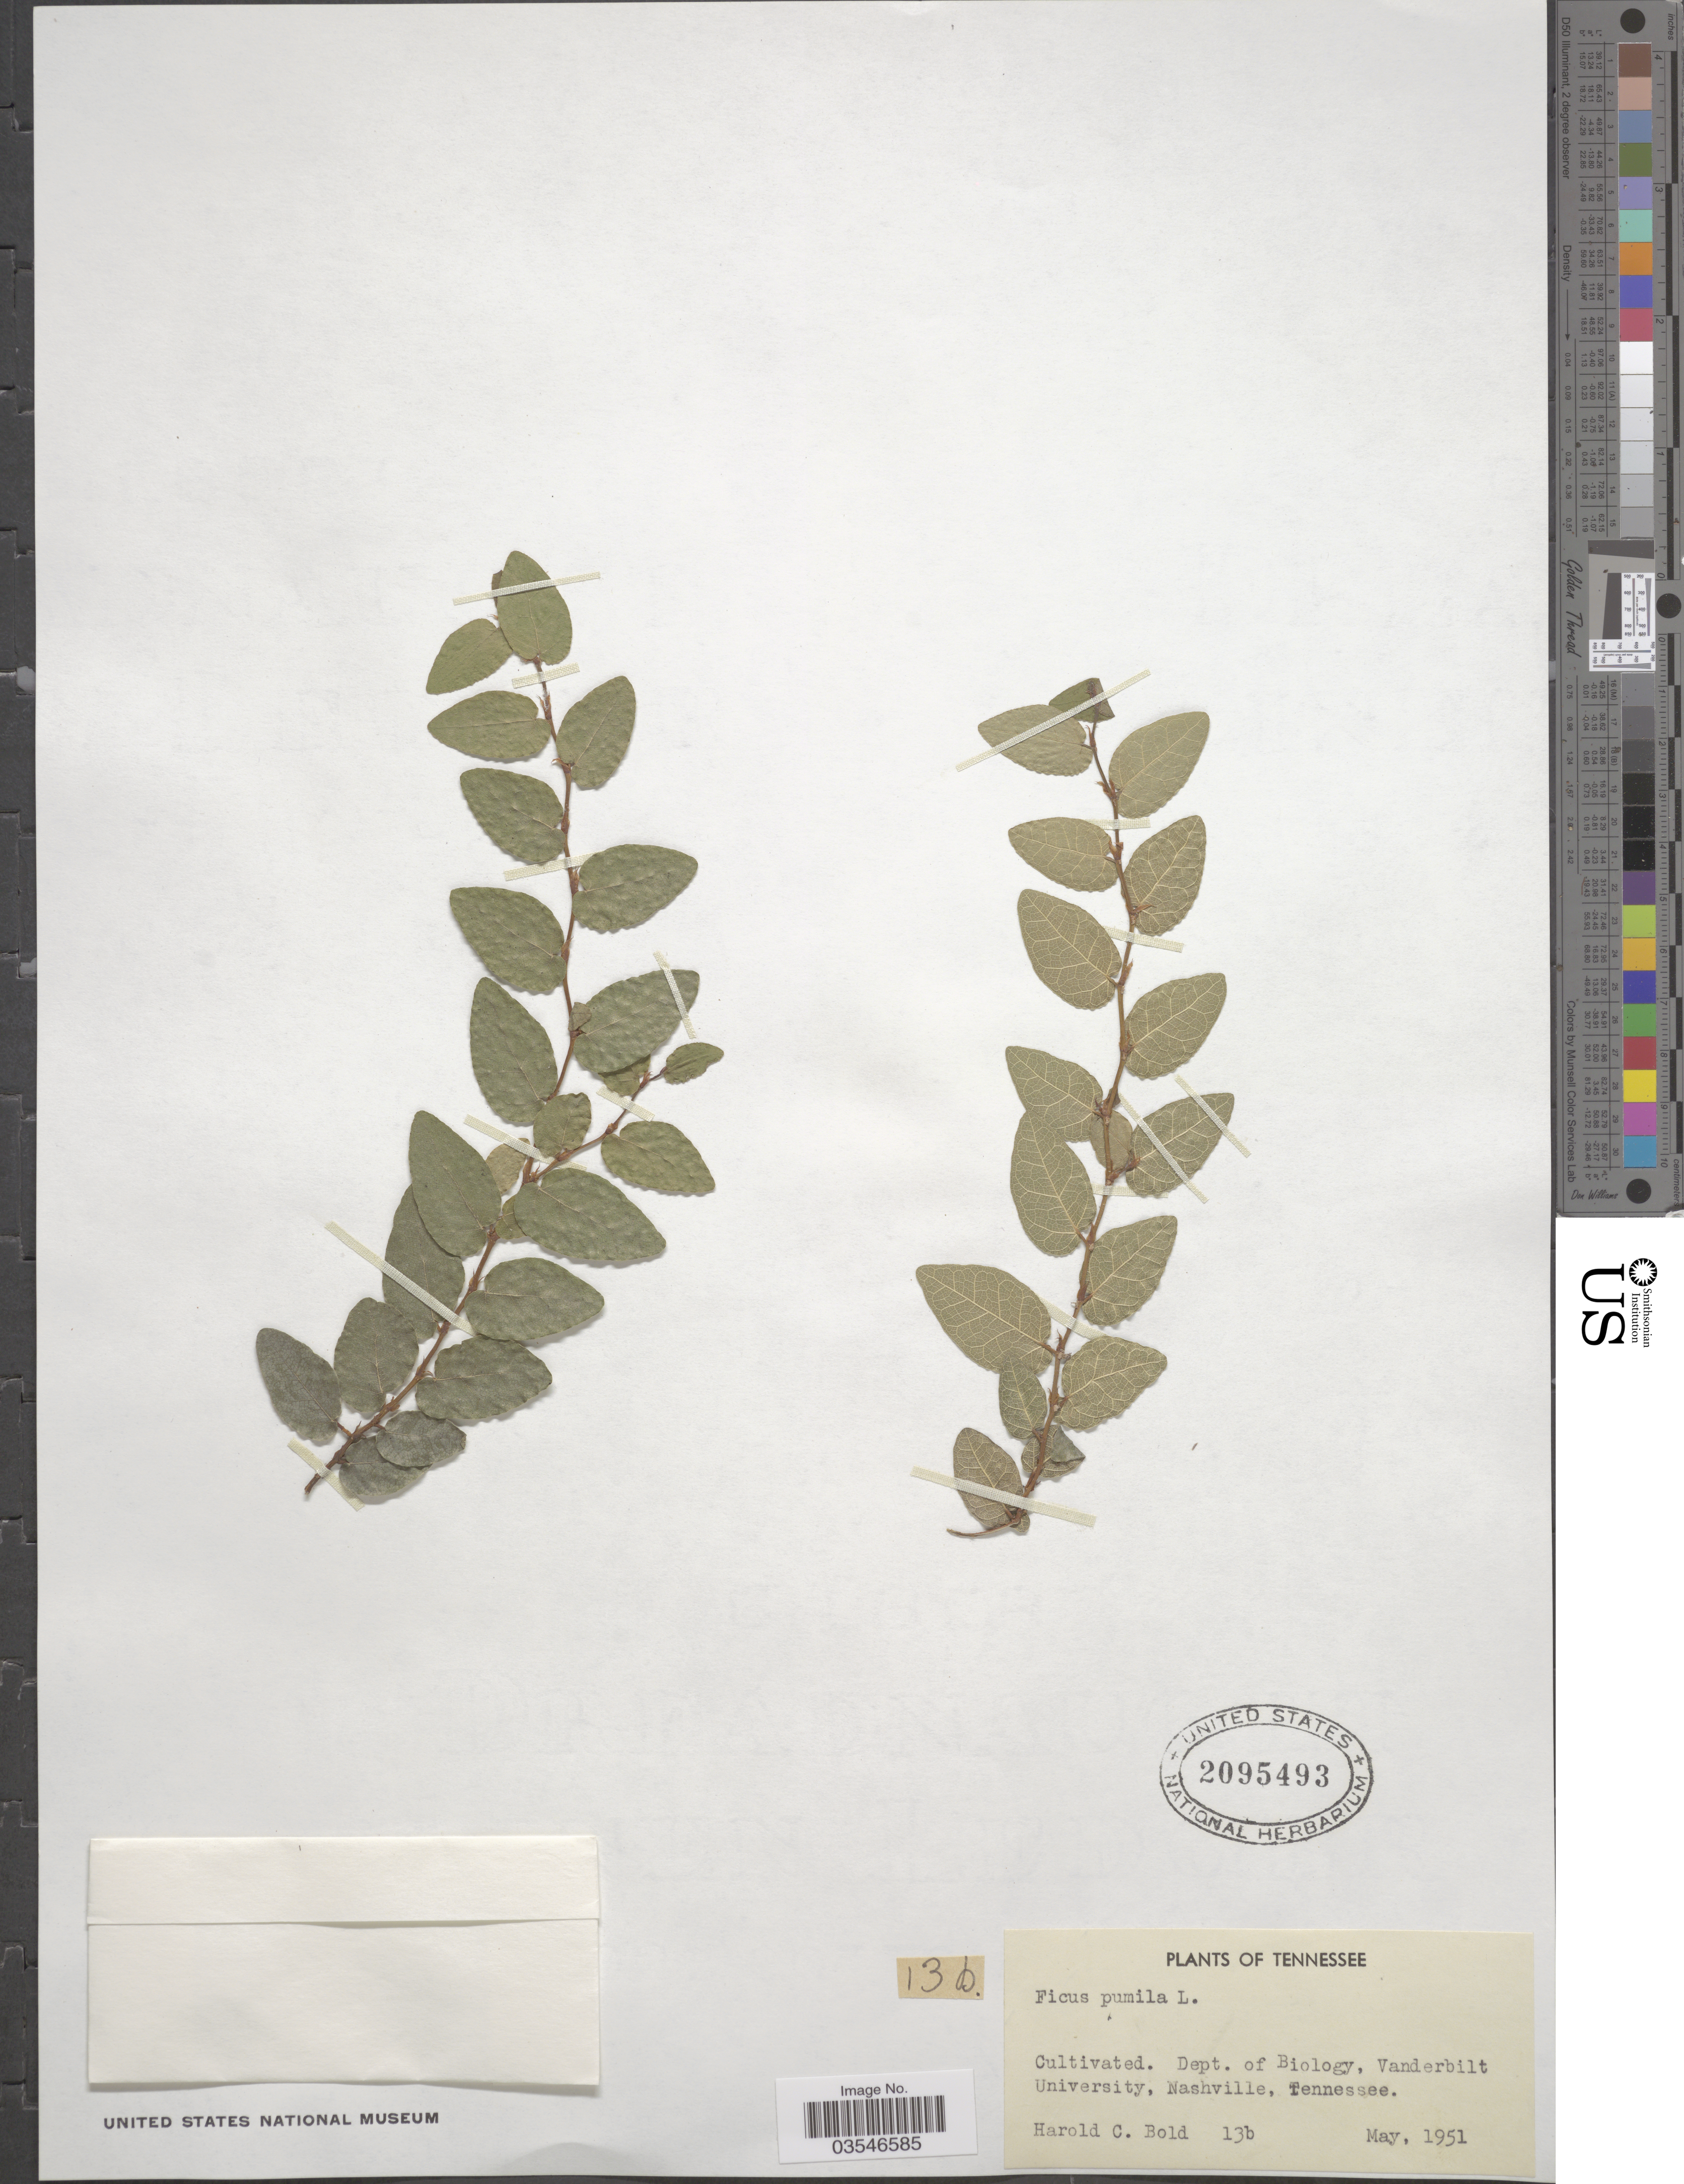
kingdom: Plantae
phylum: Tracheophyta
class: Magnoliopsida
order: Rosales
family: Moraceae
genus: Ficus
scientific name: Ficus pumila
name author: L.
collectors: H. Bold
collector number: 13b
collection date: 1951-05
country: United States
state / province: Tennessee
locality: Dept. of Biology, Vanderbilt University, Nashville.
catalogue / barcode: US 2095493